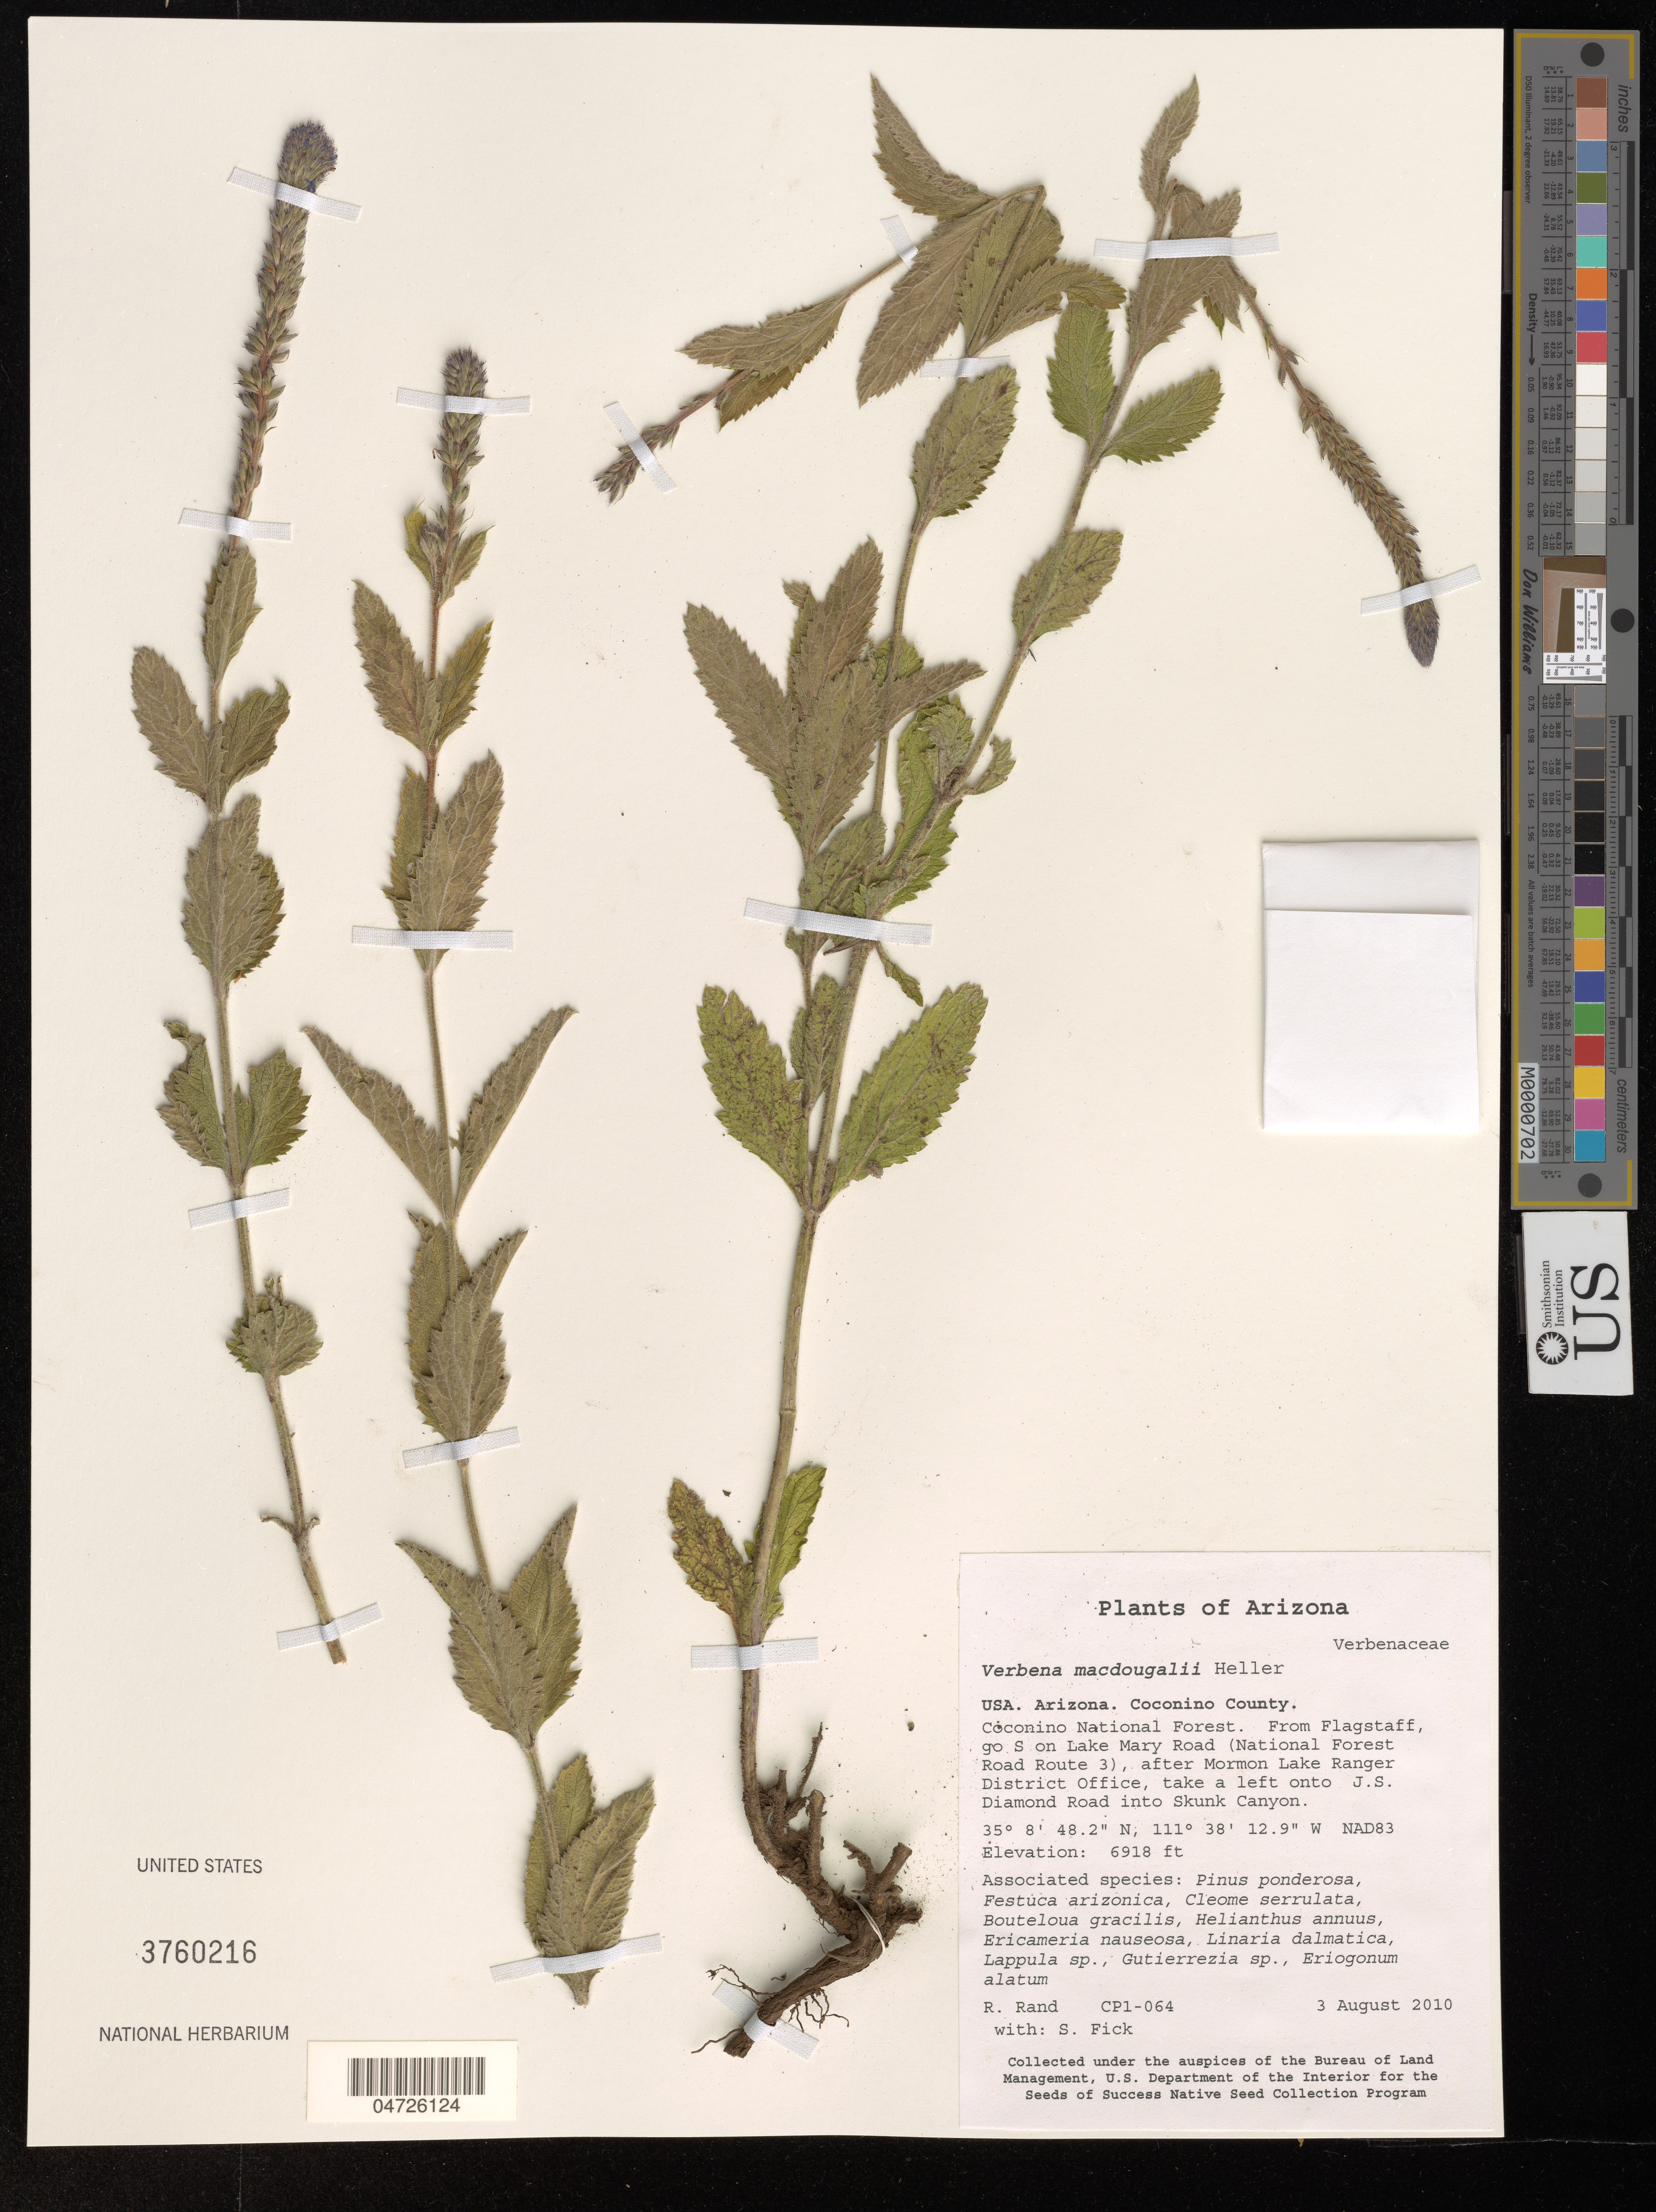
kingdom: Plantae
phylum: Tracheophyta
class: Magnoliopsida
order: Lamiales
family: Verbenaceae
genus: Verbena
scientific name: Verbena macdougalii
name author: A. Heller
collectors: R. Rand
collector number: CP1-064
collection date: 2010-08-03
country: United States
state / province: Arizona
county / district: Coconino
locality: Coconino County. Coconino National Forest. From Flagstaff, go S on Lake Mary Road (National Forest Road Route 3), after Mormon Lake Ranger District Office, take a left onto J.S. Diamond Road into Skunk Canyon. NAD83.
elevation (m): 2109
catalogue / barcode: US 3760216